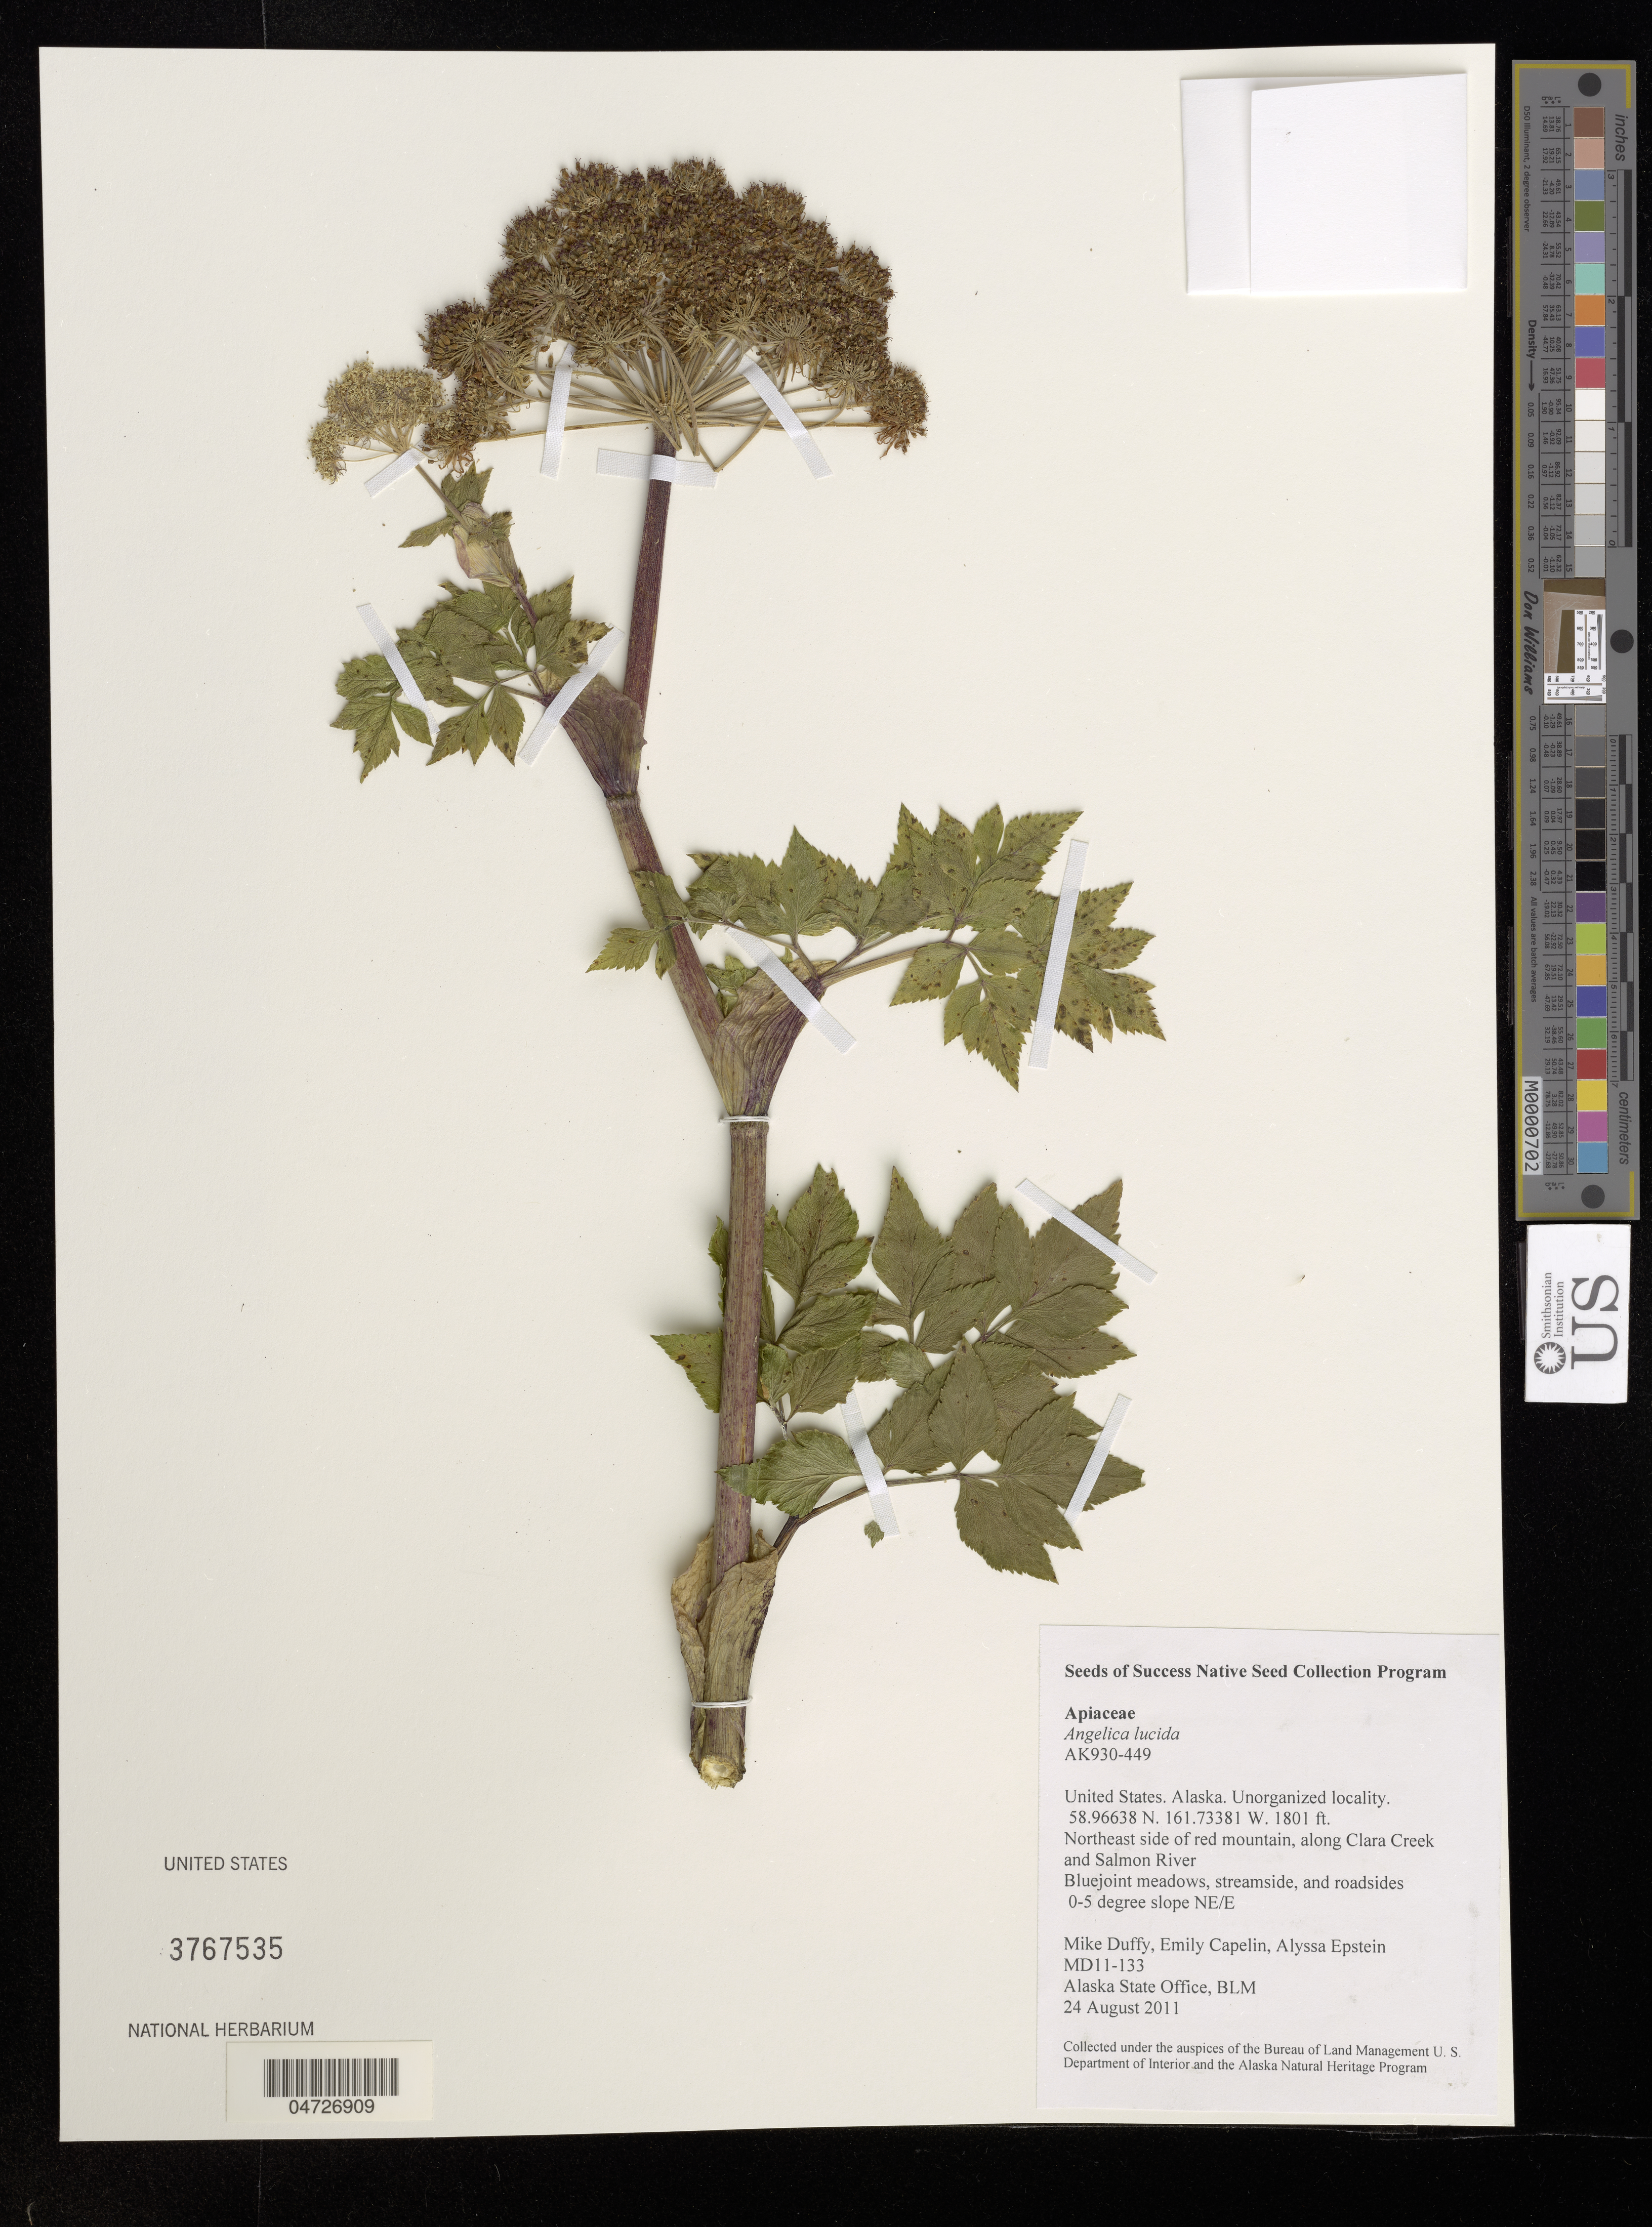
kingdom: Plantae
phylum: Tracheophyta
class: Magnoliopsida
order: Apiales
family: Apiaceae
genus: Angelica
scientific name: Angelica lucida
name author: L.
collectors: M. Duffy, E. Capelin & A. Epstein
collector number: MD11-133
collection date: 2011-08-24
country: United States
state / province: Alaska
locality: Unorganized locality. Northeast side of red mountain, along Clara Creek and Salmon River.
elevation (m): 549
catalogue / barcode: US 3767535